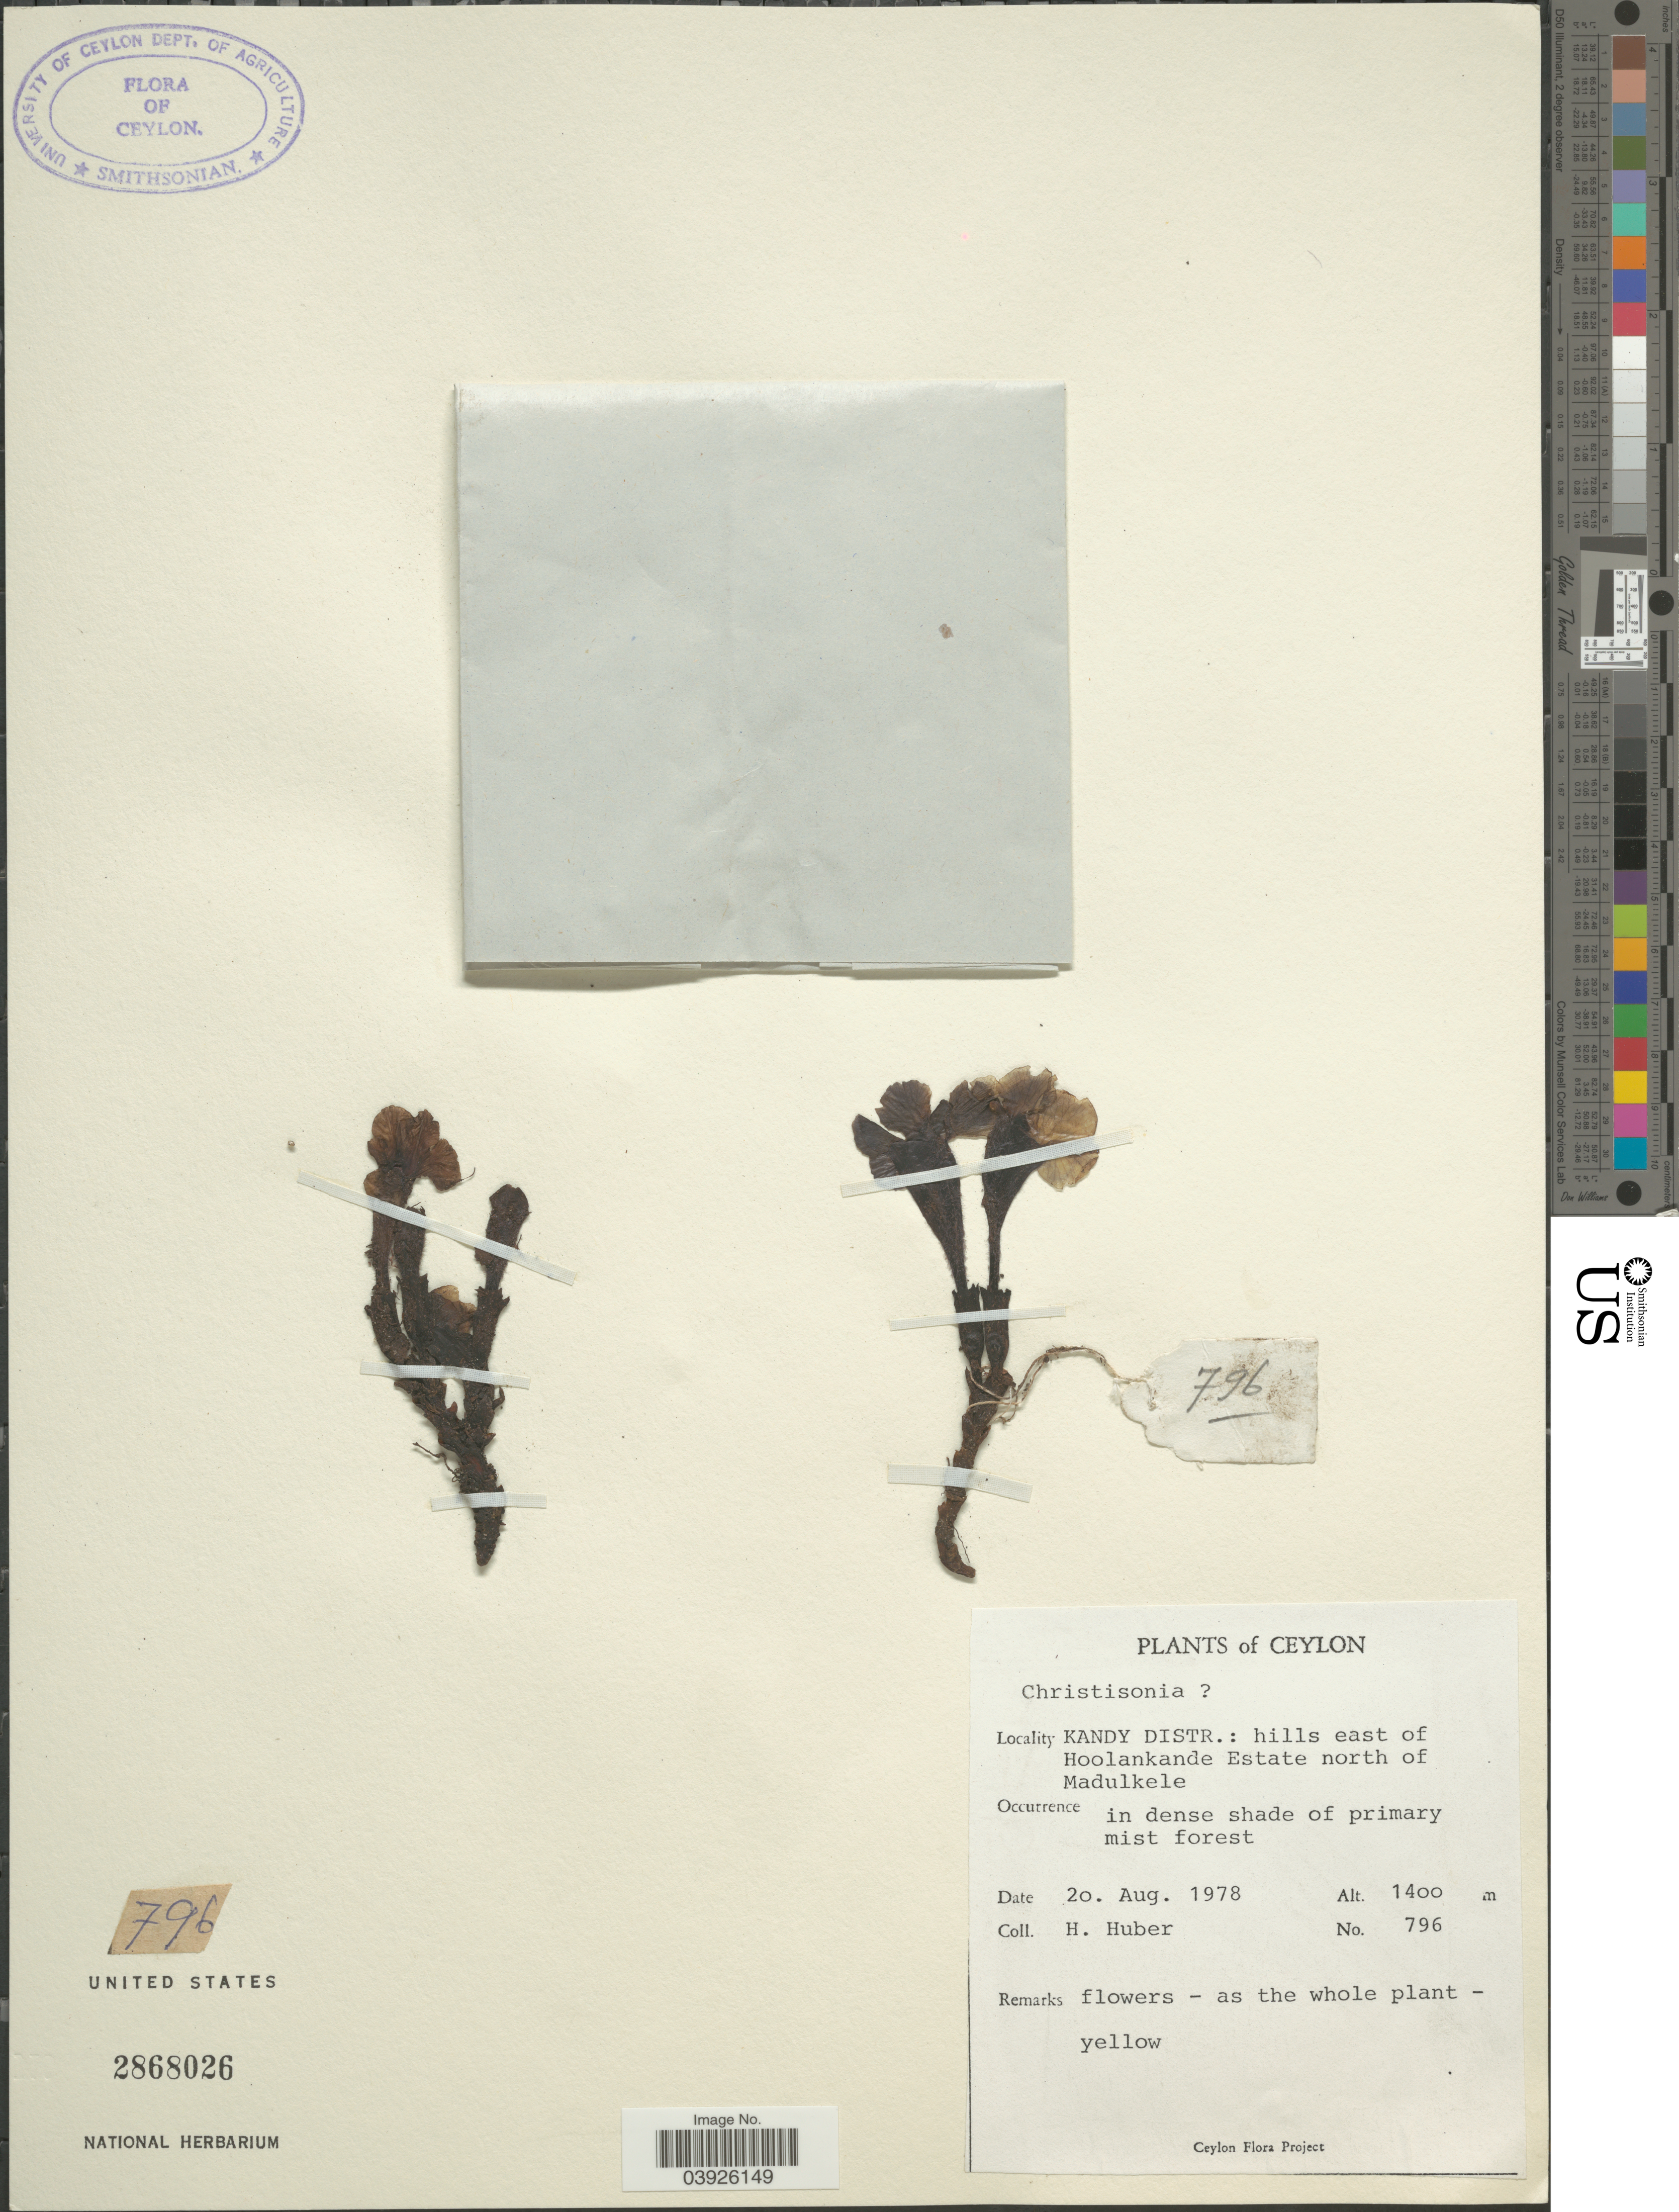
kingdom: Plantae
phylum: Tracheophyta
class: Magnoliopsida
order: Lamiales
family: Orobanchaceae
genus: Christisonia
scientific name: Christisonia sp.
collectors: H. Huber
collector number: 796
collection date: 1978-08-20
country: Sri Lanka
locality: Ceylon. Kandy Distr.: hills east of Hoolankande Estate north of Madulkele.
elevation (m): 1400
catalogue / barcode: US 2868026